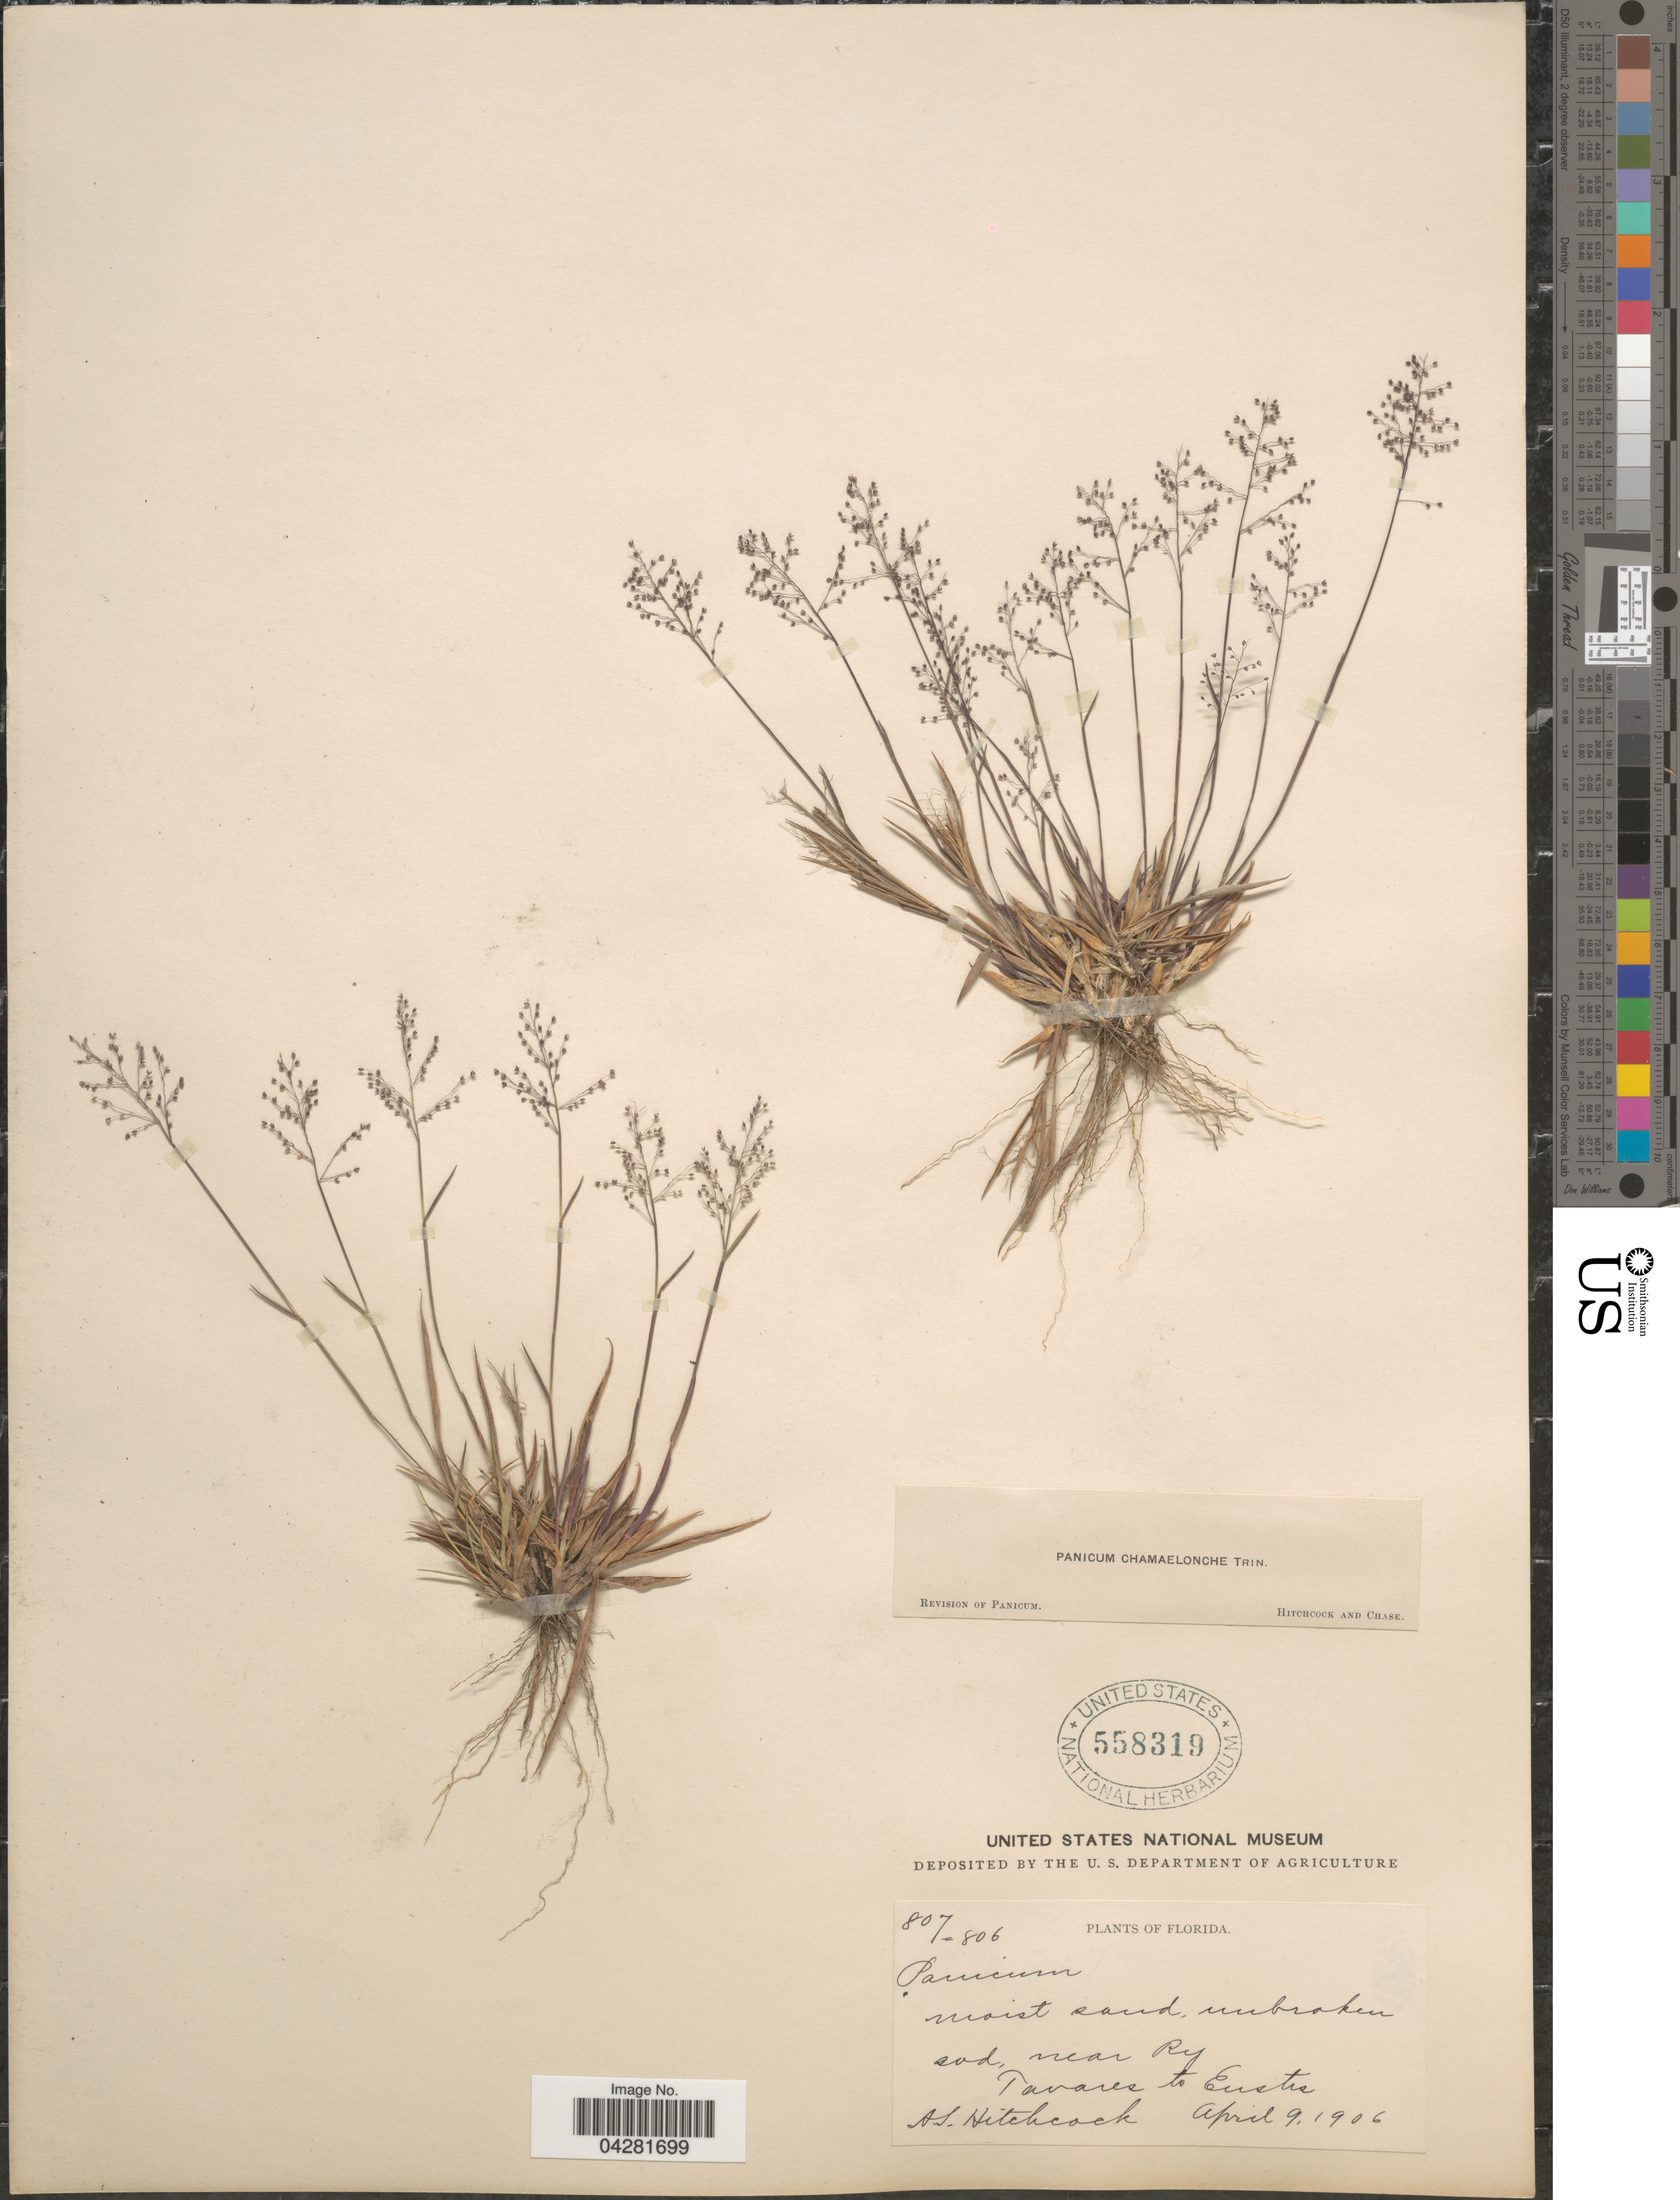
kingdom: Plantae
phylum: Tracheophyta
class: Liliopsida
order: Poales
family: Poaceae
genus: Dichanthelium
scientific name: Dichanthelium ensifolium var. ensifolium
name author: (Baldwin ex Elliot) Gould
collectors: A. S. Hitchcock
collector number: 807/806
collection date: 1906-04-09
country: United States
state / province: Florida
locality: Near Ry. Tavares to Eustis.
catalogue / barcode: US 558319